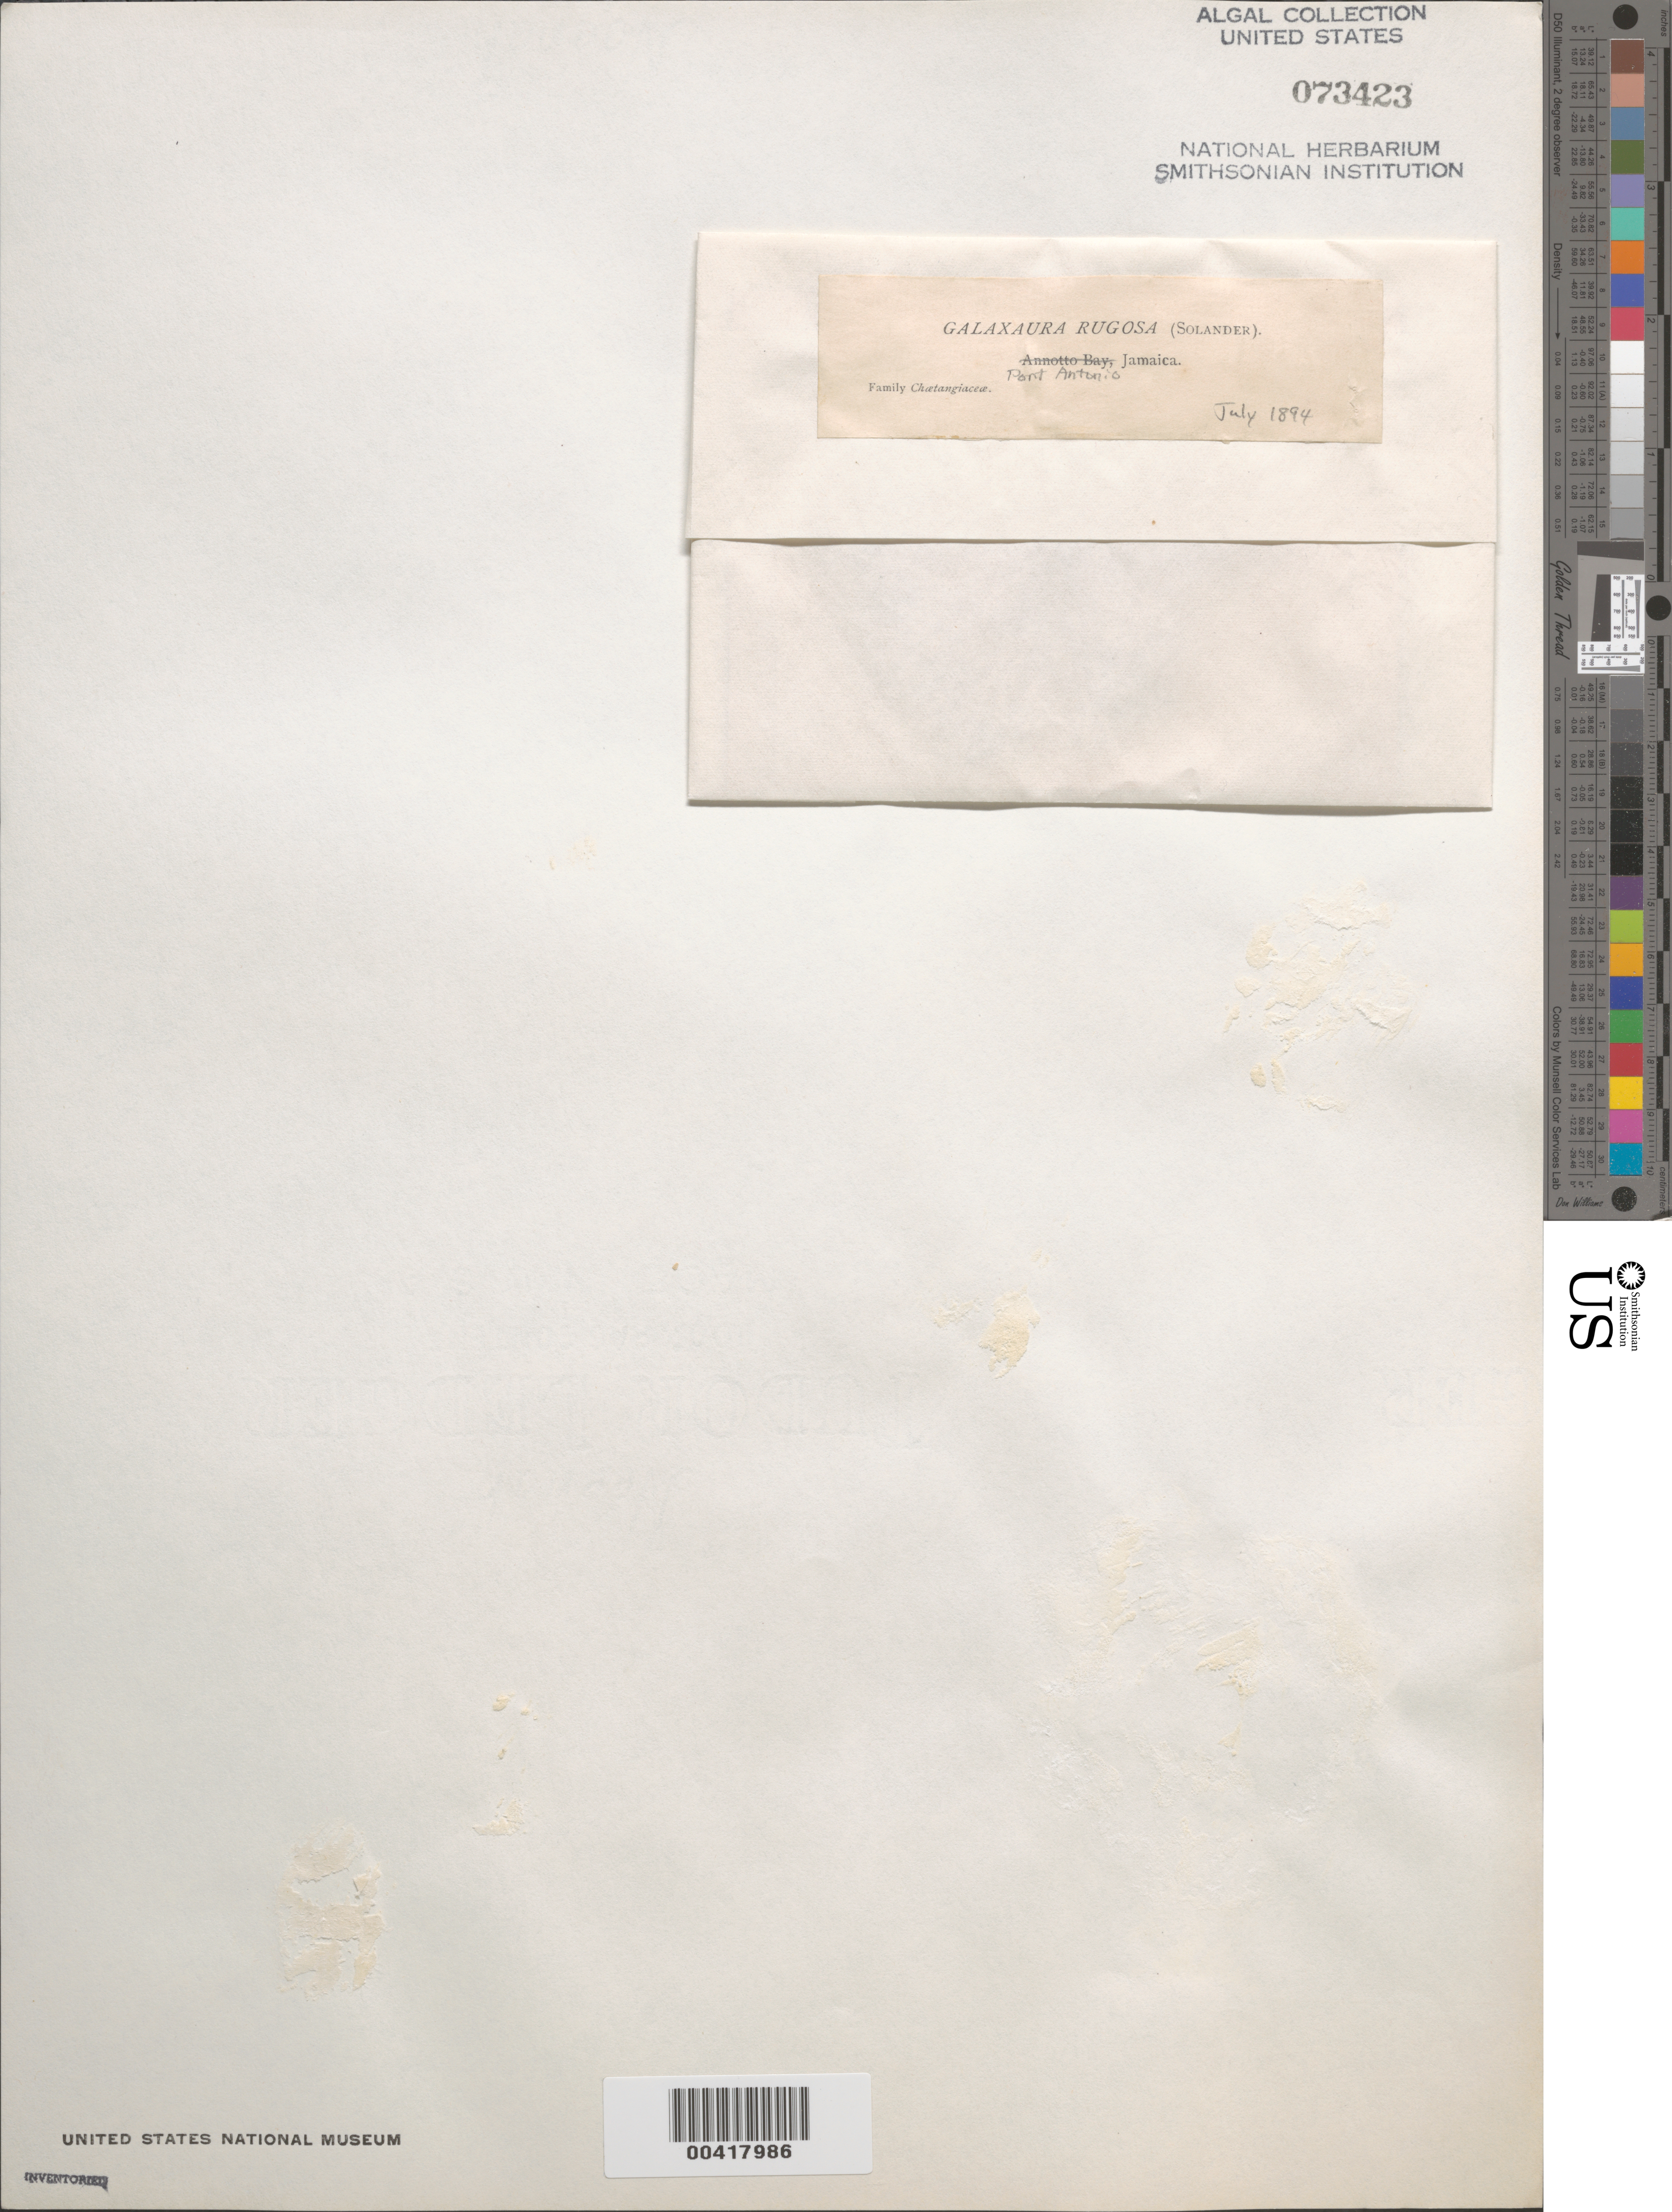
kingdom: Plantae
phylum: Rhodophyta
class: Florideophyceae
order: Nemaliales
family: Galaxauraceae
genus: Galaxaura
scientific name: Galaxaura rugosa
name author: (Ellis & Sol.) J.V.Lamouroux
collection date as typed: Jul 1894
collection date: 1894-07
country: Jamaica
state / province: Portland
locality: Port antonio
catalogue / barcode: US 73423